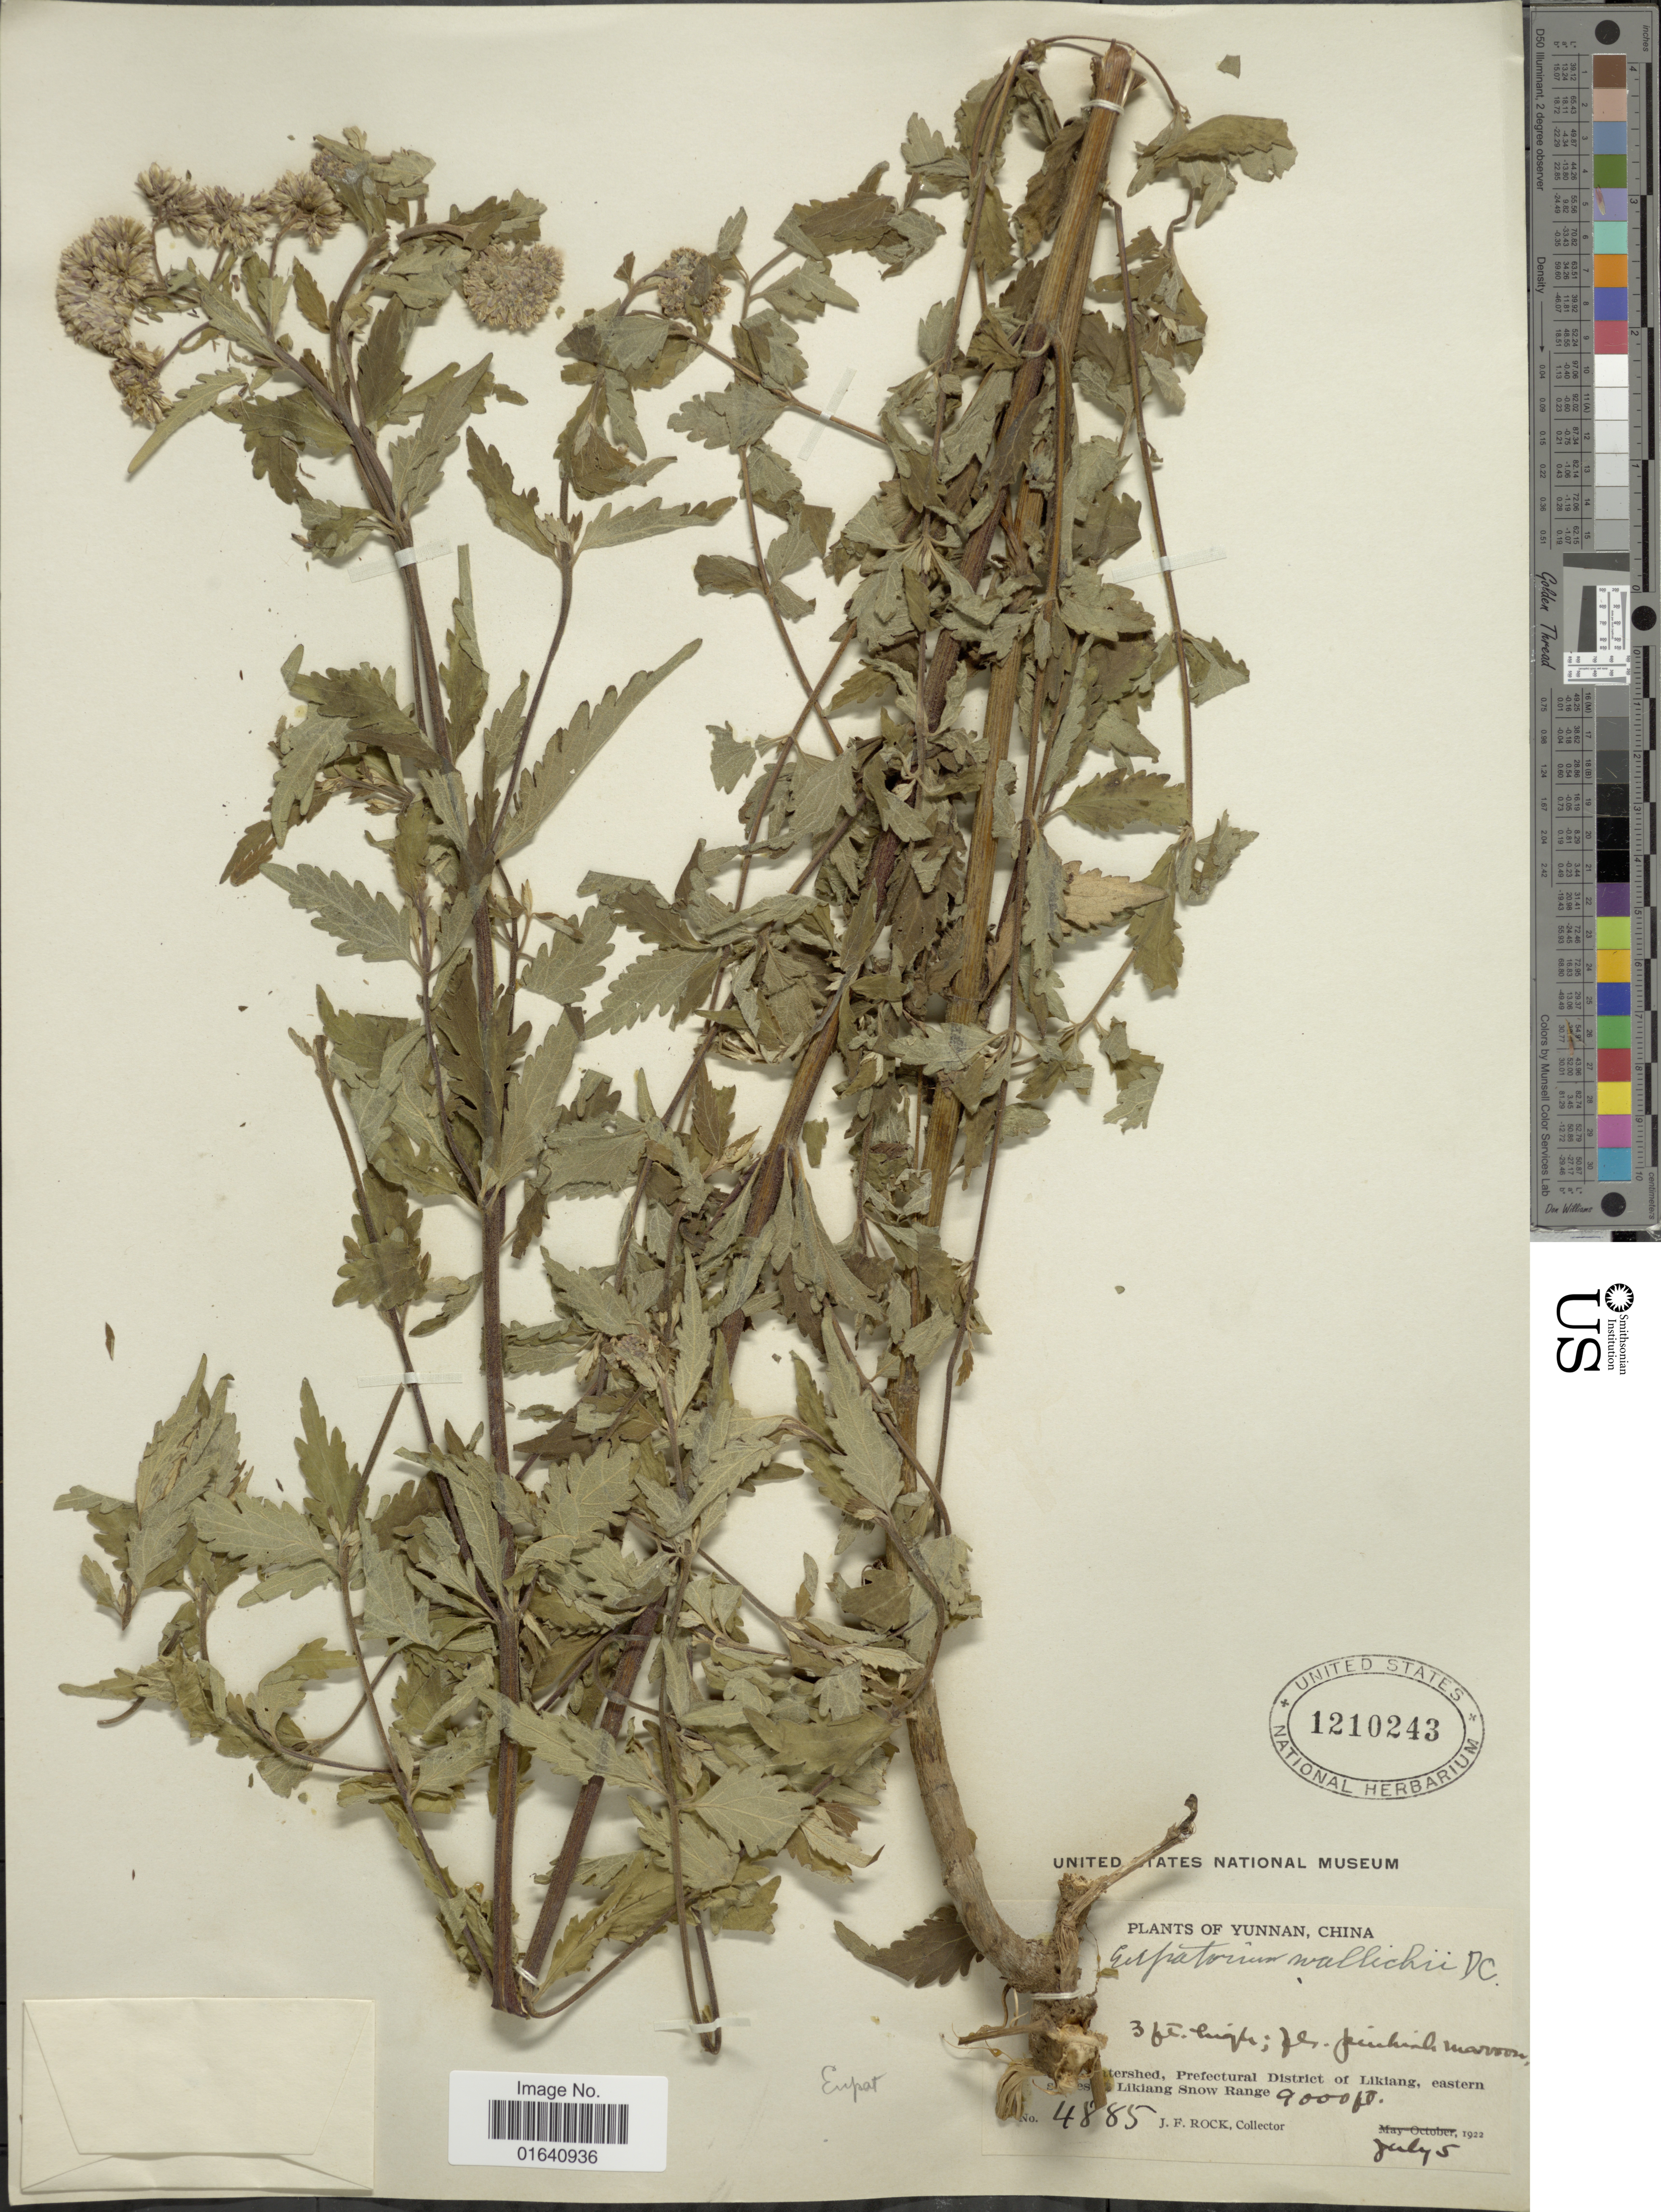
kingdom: Plantae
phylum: Tracheophyta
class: Magnoliopsida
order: Asterales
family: Asteraceae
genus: Eupatorium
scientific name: Eupatorium wallichii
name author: DC.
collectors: J. Rock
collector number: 4885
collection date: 1922-07-05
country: China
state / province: Yunnan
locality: [illegible text], Prefectural District of Likiang, eatsern [illegible text] Likian Snow Range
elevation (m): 2743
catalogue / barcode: US 1210243